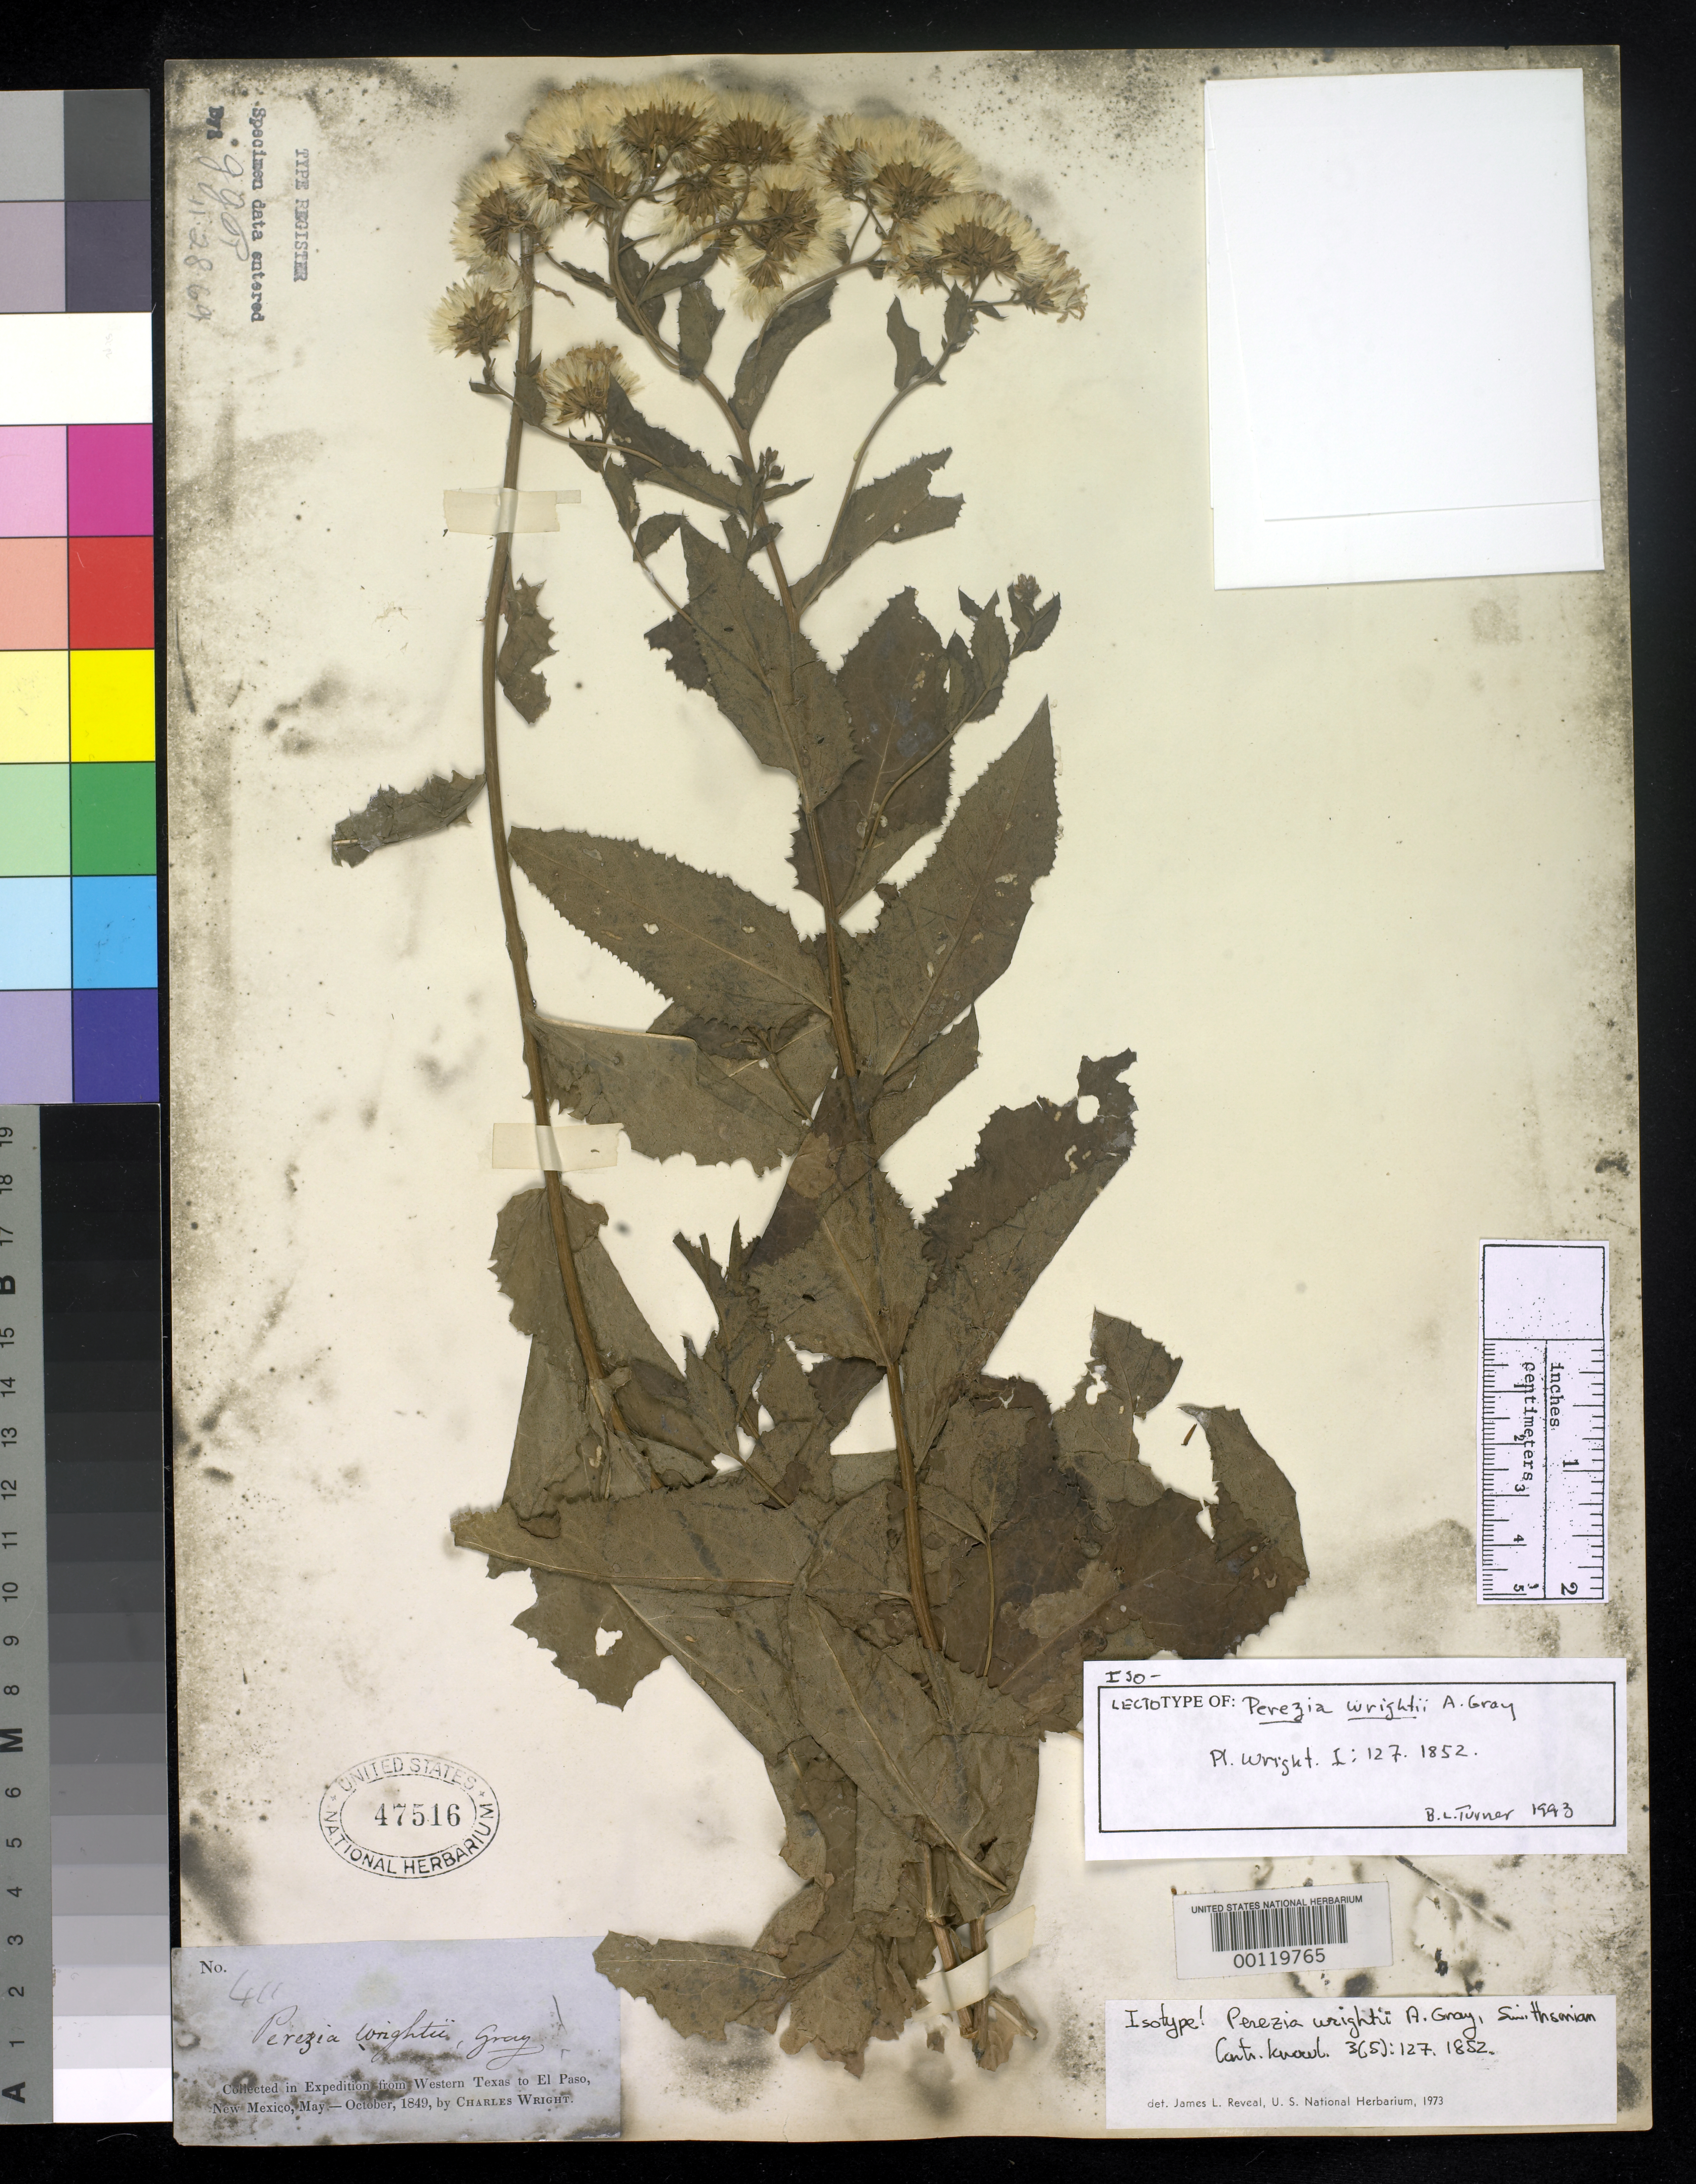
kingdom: Plantae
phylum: Tracheophyta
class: Magnoliopsida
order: Asterales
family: Asteraceae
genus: Perezia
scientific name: Perezia wrightii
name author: A. Gray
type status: Isotype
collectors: C. Wright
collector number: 411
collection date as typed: Jun 1849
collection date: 1849-06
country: United States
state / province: Texas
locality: Rio Seco.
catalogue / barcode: US 47516